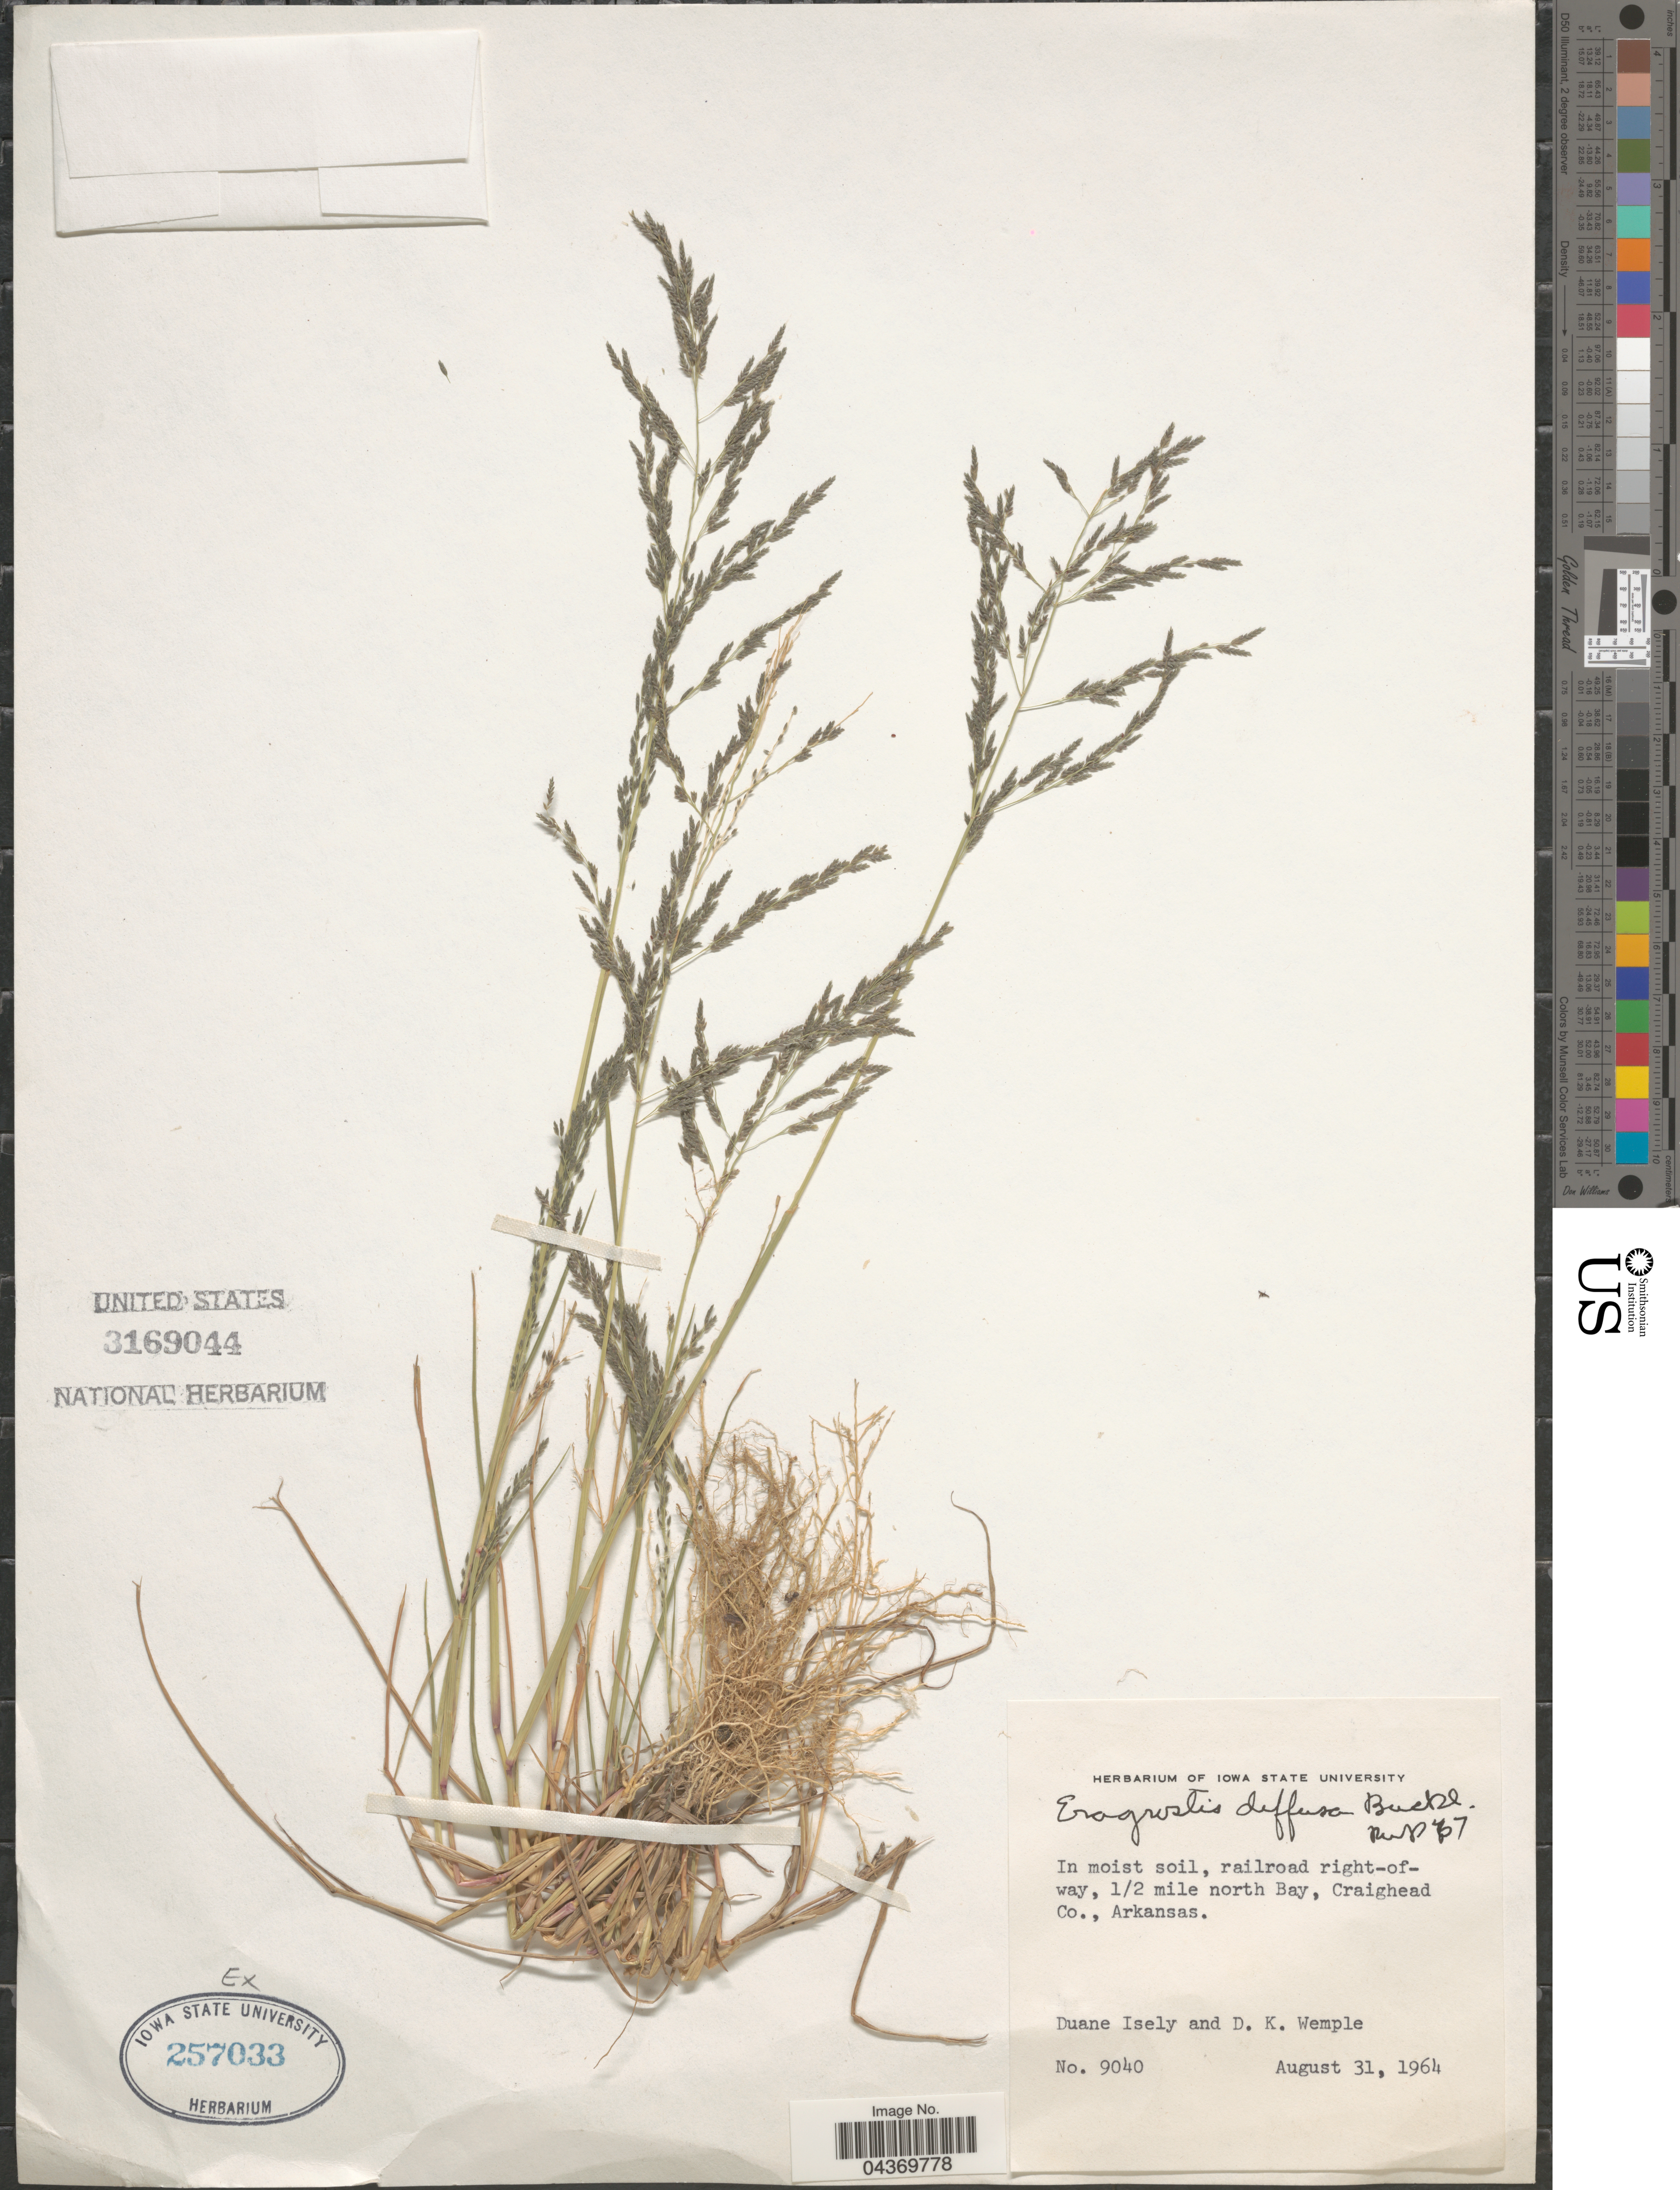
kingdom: Plantae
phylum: Tracheophyta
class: Liliopsida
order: Poales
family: Poaceae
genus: Eragrostis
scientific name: Eragrostis pectinacea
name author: (Michx.) Nees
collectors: D. Isely & D. Wemple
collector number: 9040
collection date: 1964-08-31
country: United States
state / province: Arkansas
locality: In moist soil, railroad right-of-way, 1/2 mile north Bay, Craighead Co.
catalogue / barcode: US 3169044